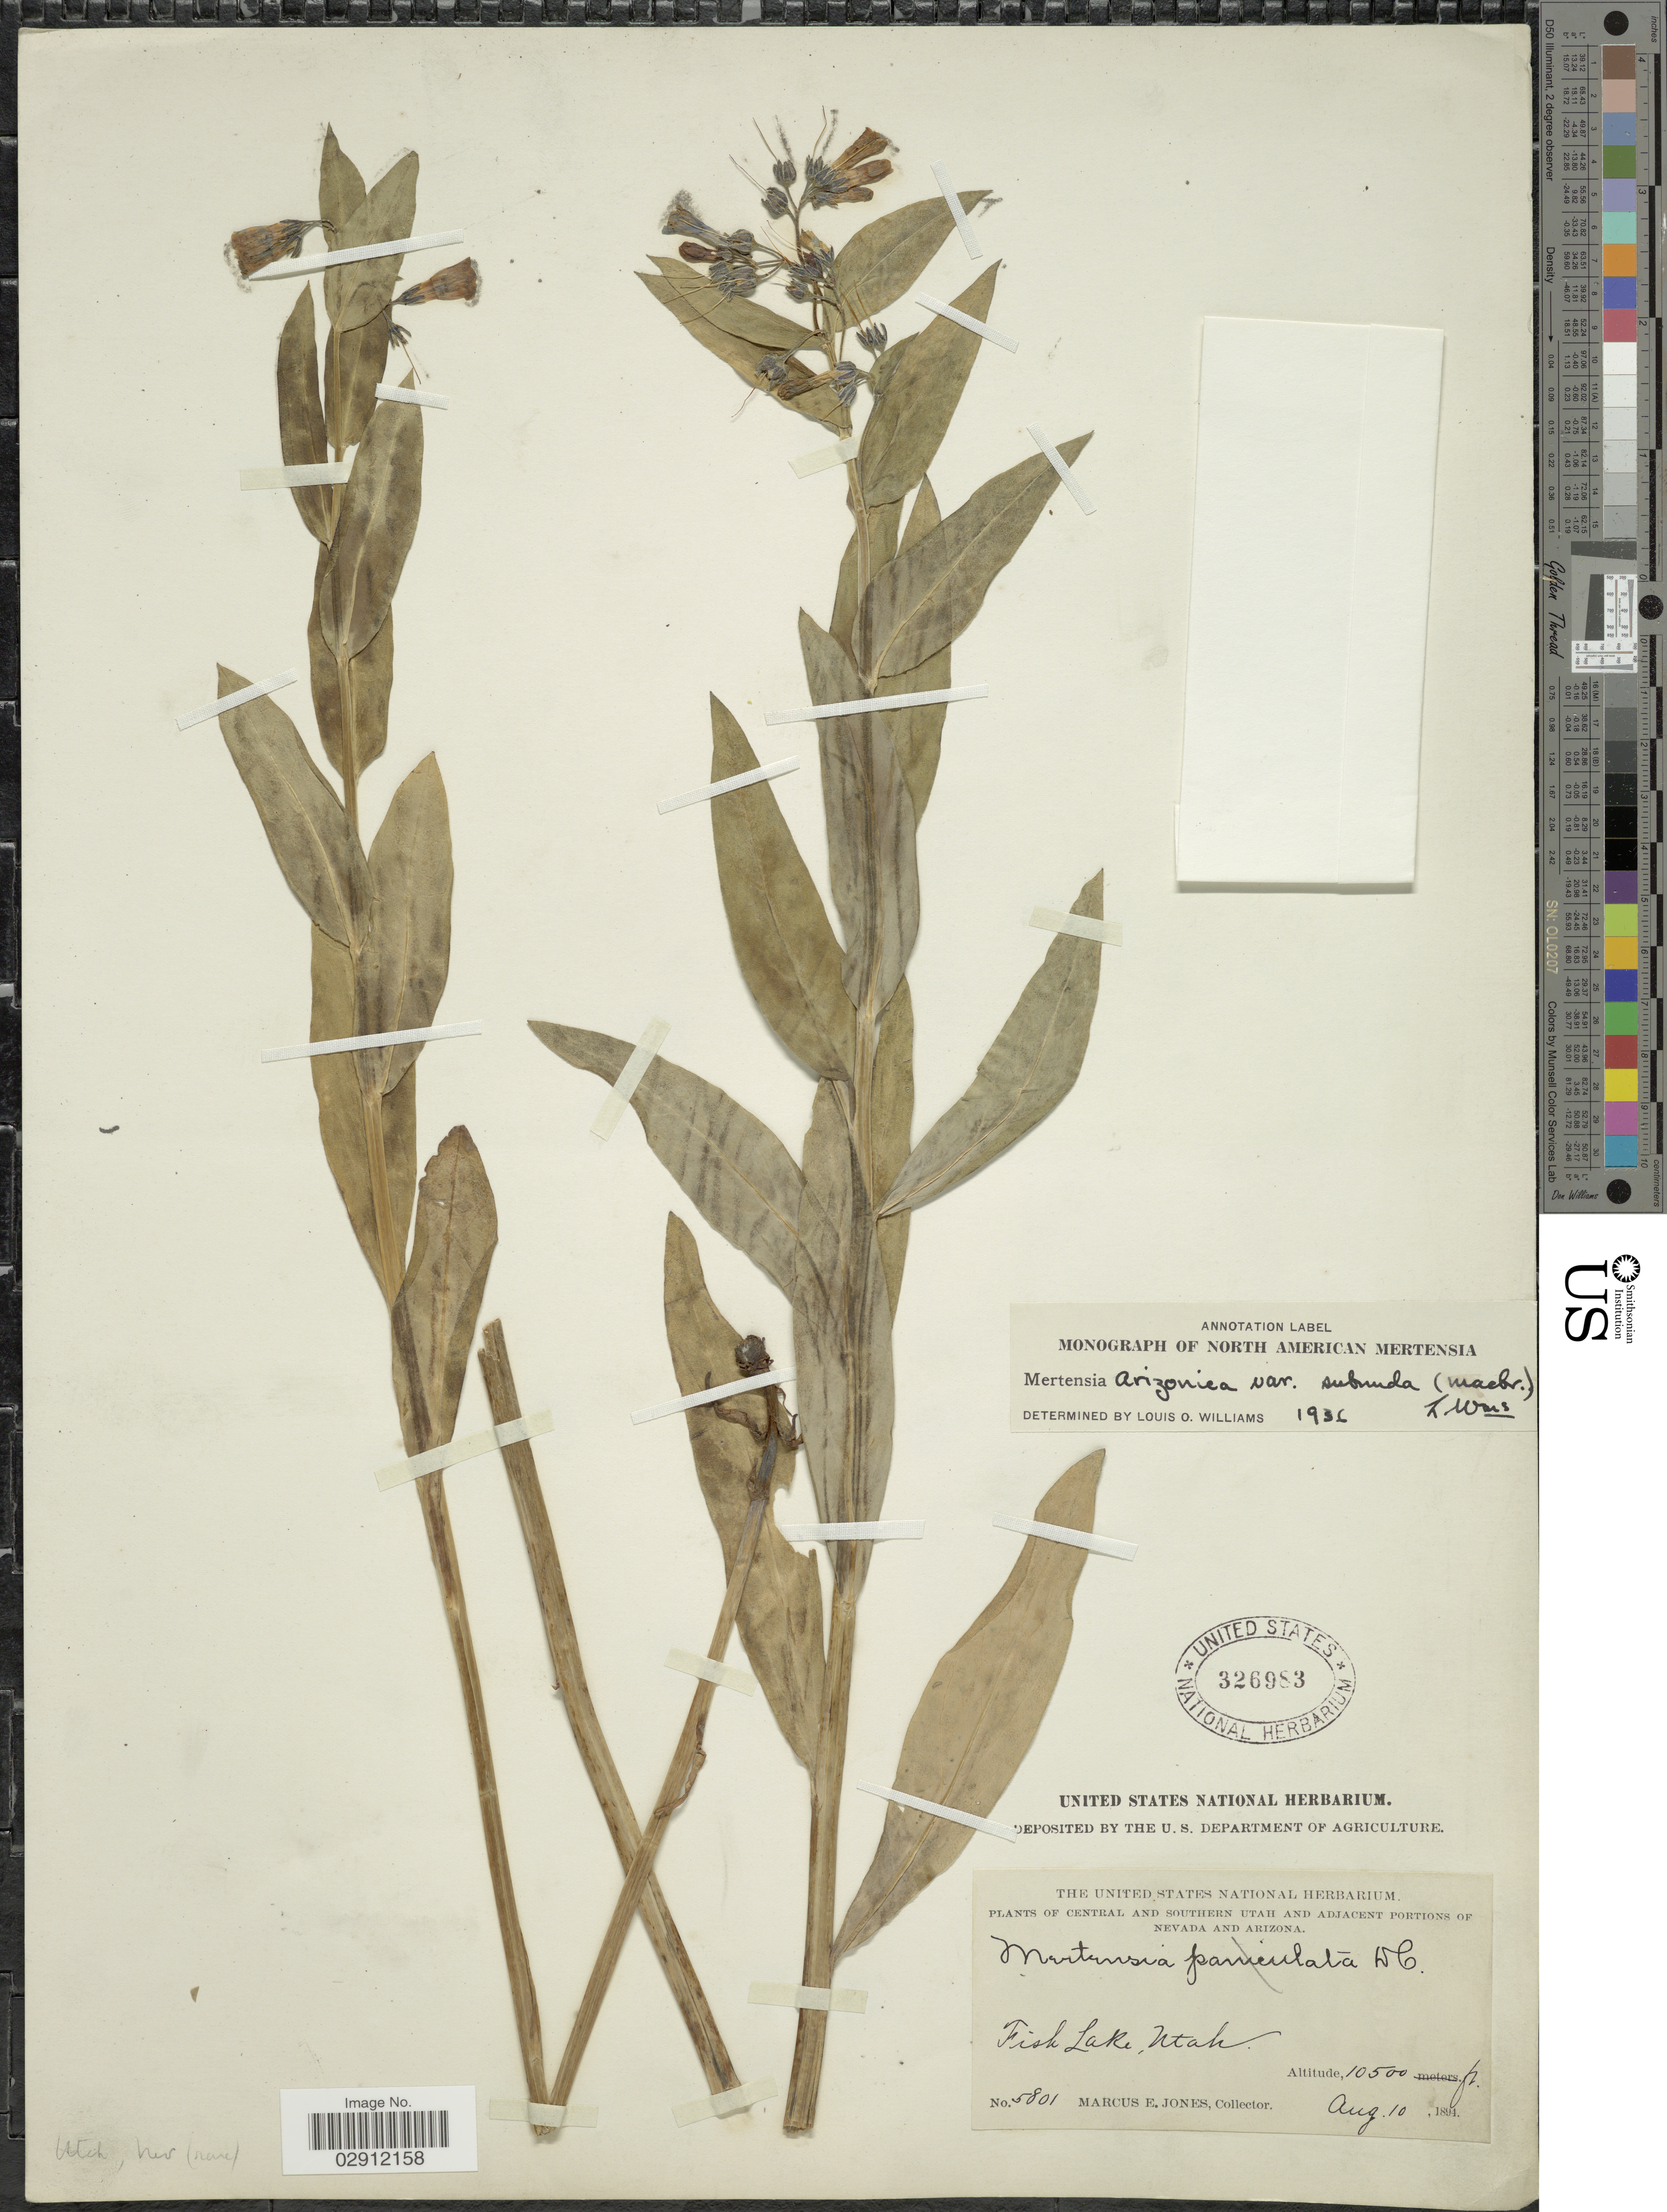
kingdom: Plantae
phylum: Tracheophyta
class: Magnoliopsida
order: Boraginales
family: Boraginaceae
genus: Mertensia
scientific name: Mertensia arizonica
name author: Greene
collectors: M. E. Jones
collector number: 5801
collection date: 1894-08-10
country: United States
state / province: Utah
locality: Fish Lake.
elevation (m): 3200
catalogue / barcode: US 326983